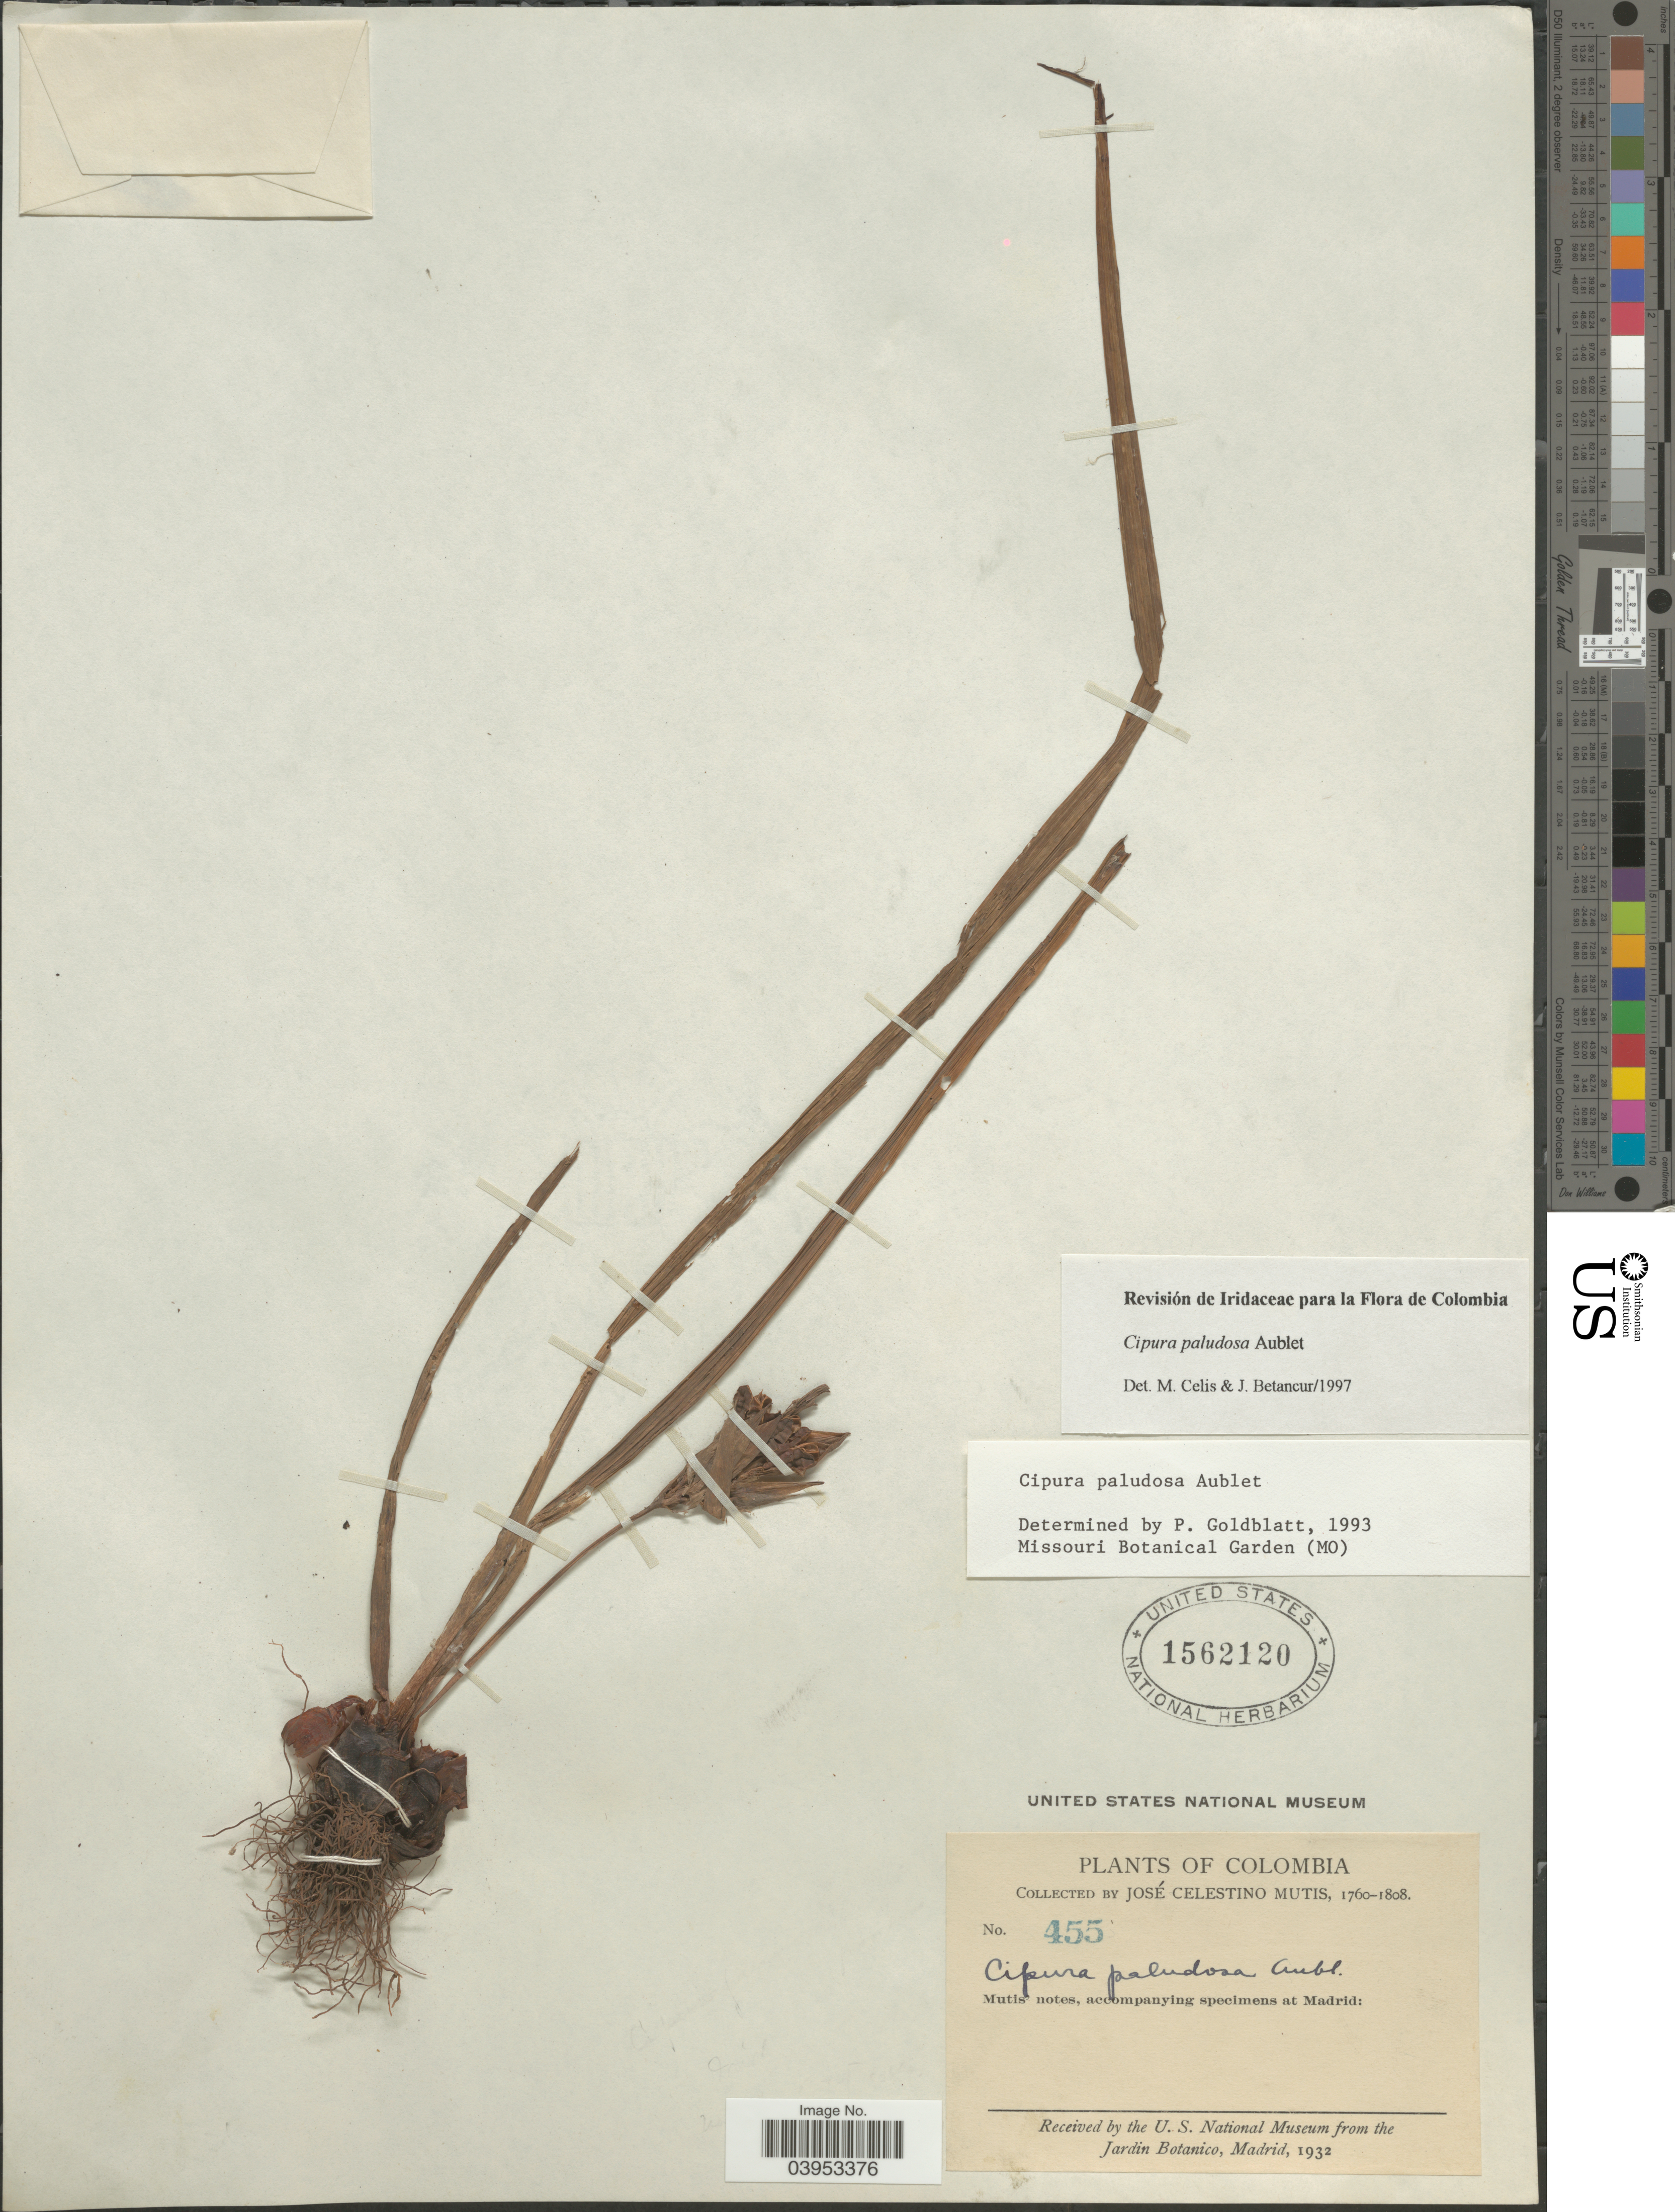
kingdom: Plantae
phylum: Tracheophyta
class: Liliopsida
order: Asparagales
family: Iridaceae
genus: Cipura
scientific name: Cipura paludosa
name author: Aubl.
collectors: J. C. B. Mutis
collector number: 455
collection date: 1760/1808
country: Colombia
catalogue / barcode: US 1562120